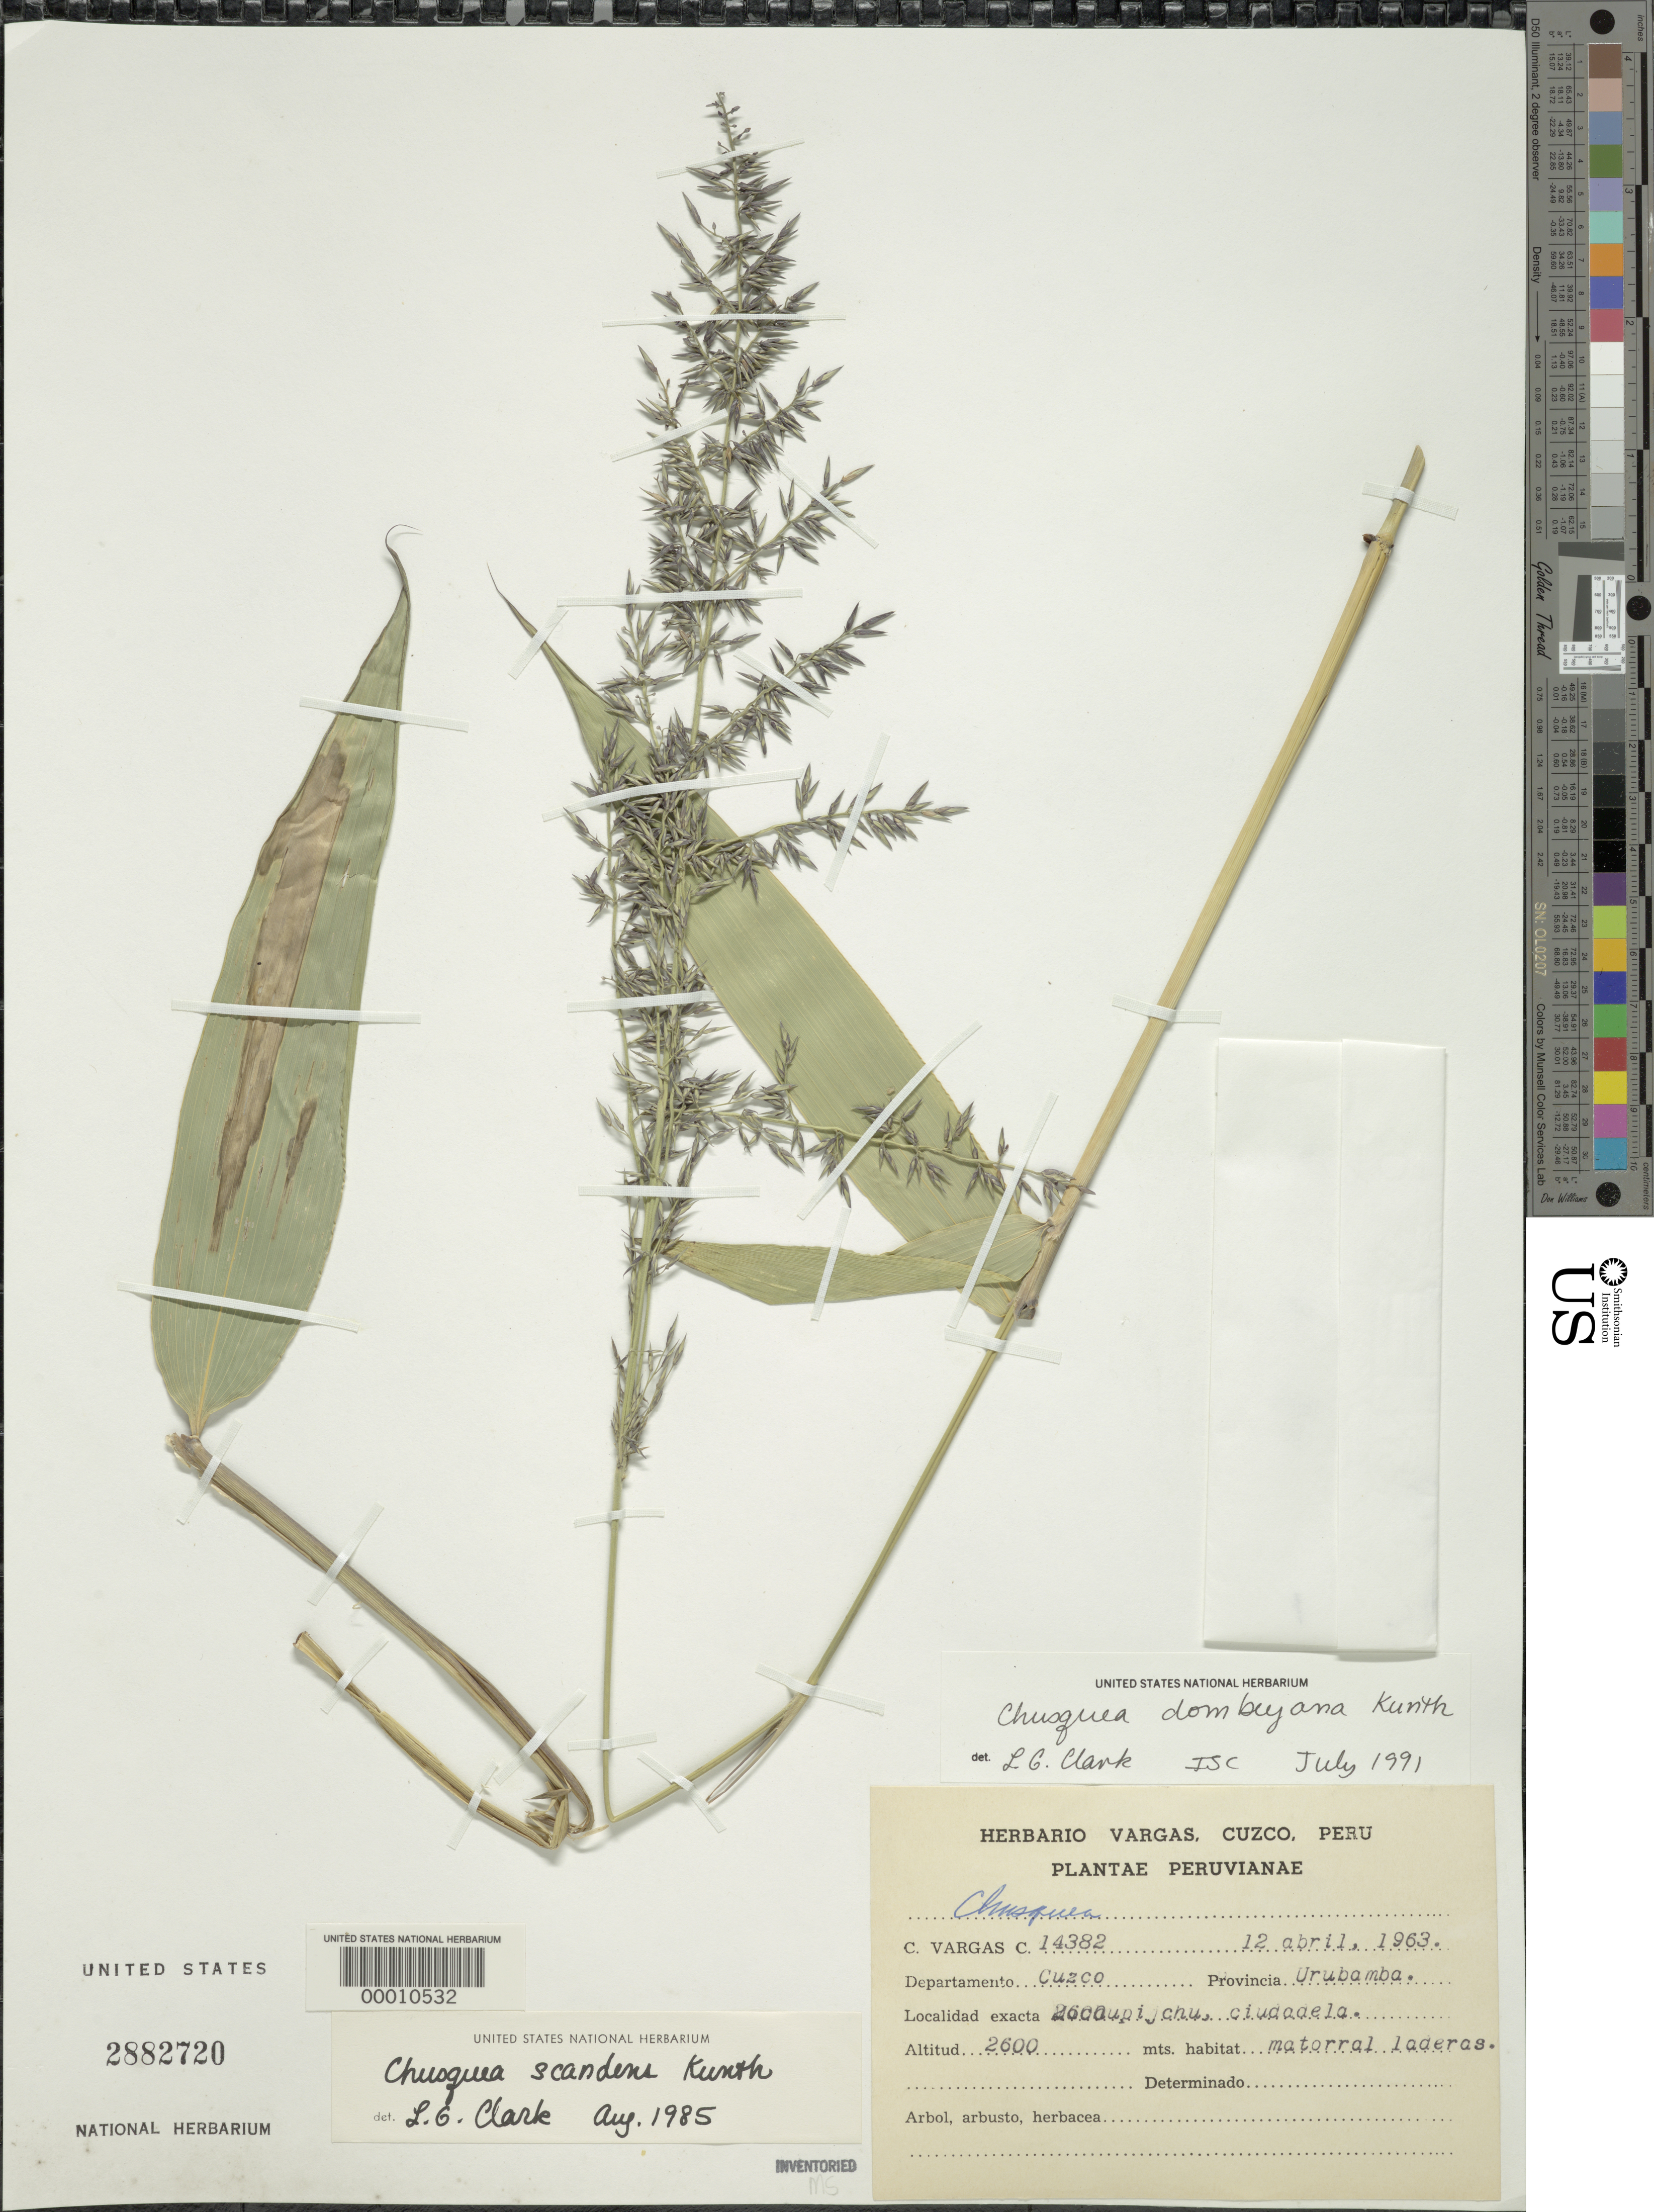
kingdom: Plantae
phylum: Tracheophyta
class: Liliopsida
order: Poales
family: Poaceae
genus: Chusquea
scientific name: Chusquea dombeyana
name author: Kunth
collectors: C. Vargas Calderón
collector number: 14382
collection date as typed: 12 Apr 1963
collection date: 1963-04-12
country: Peru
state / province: Cusco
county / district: Urubamba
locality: Cupichu, Ciudadela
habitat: Matorral laderas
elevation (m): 2600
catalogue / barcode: US 2882720